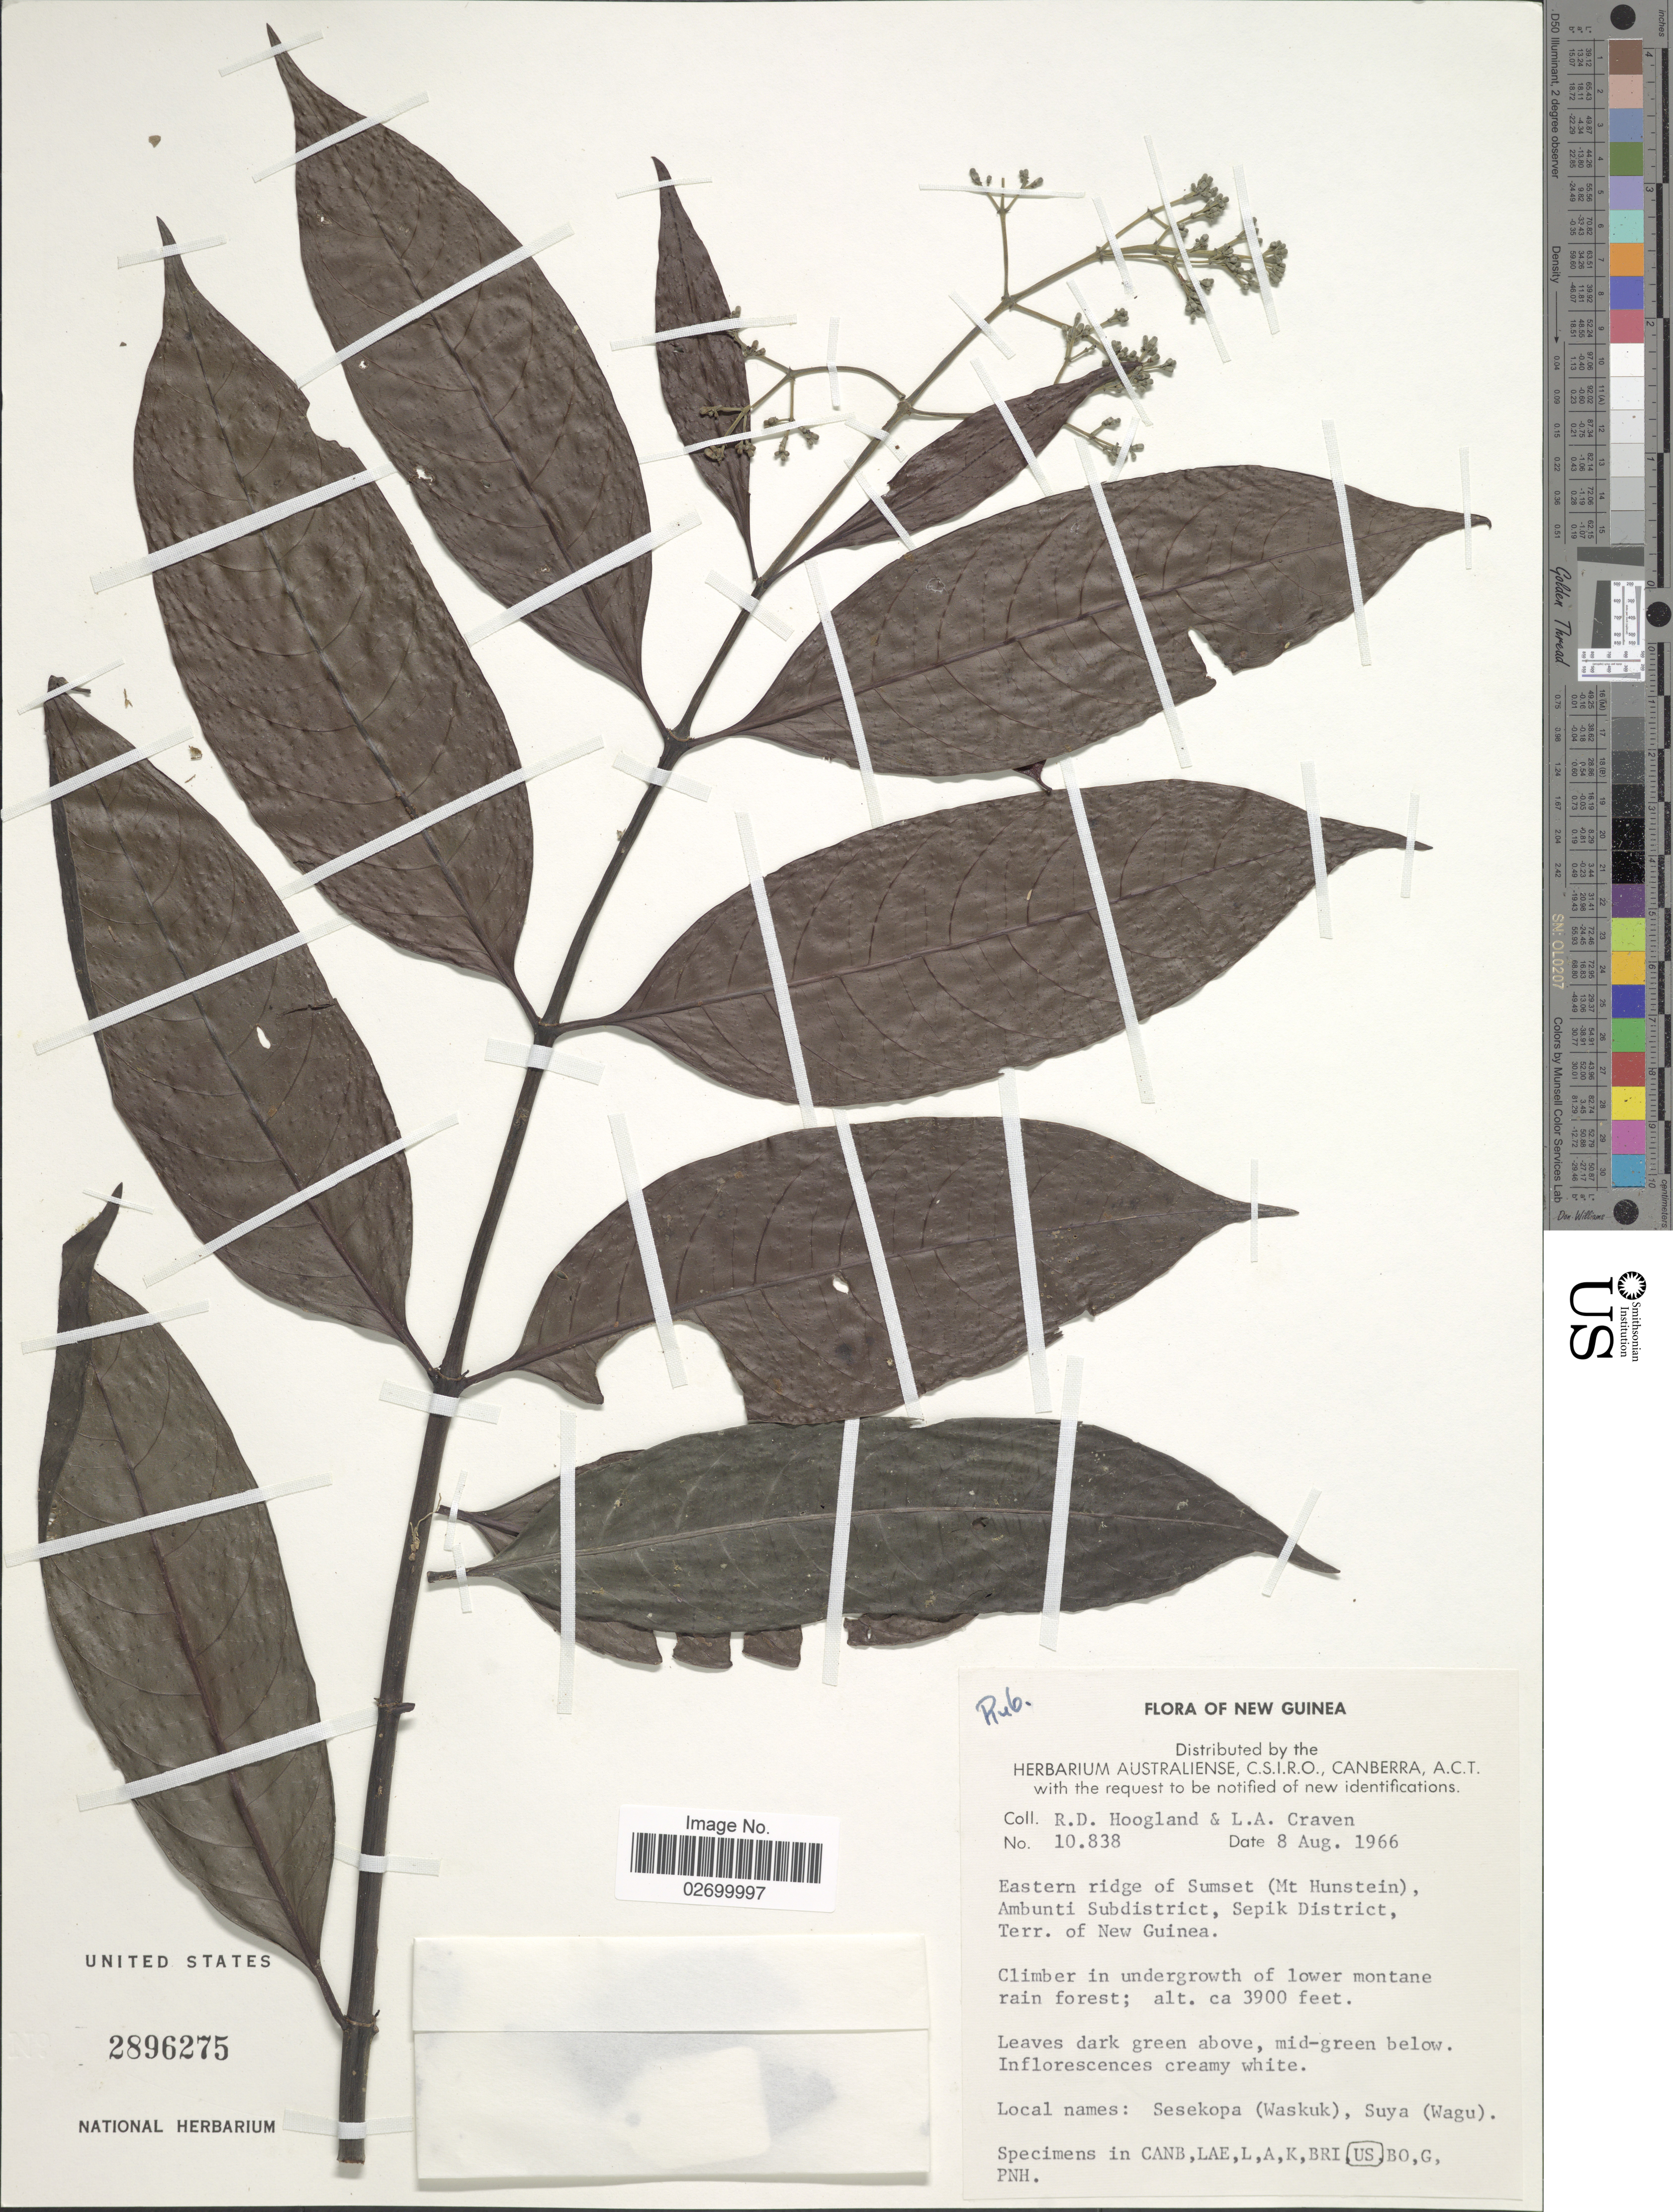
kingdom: Plantae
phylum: Tracheophyta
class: Magnoliopsida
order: Gentianales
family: Rubiaceae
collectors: R. D. Hoogland & L. A. Craven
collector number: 10838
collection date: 1966-08-08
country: Papua New Guinea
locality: New Guinea. Eastern ridge of Sumset (Mt. Hunstein) Ambunti Subdistrict, Sepik District. Terr. of New Guinea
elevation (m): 1189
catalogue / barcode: US 2896275